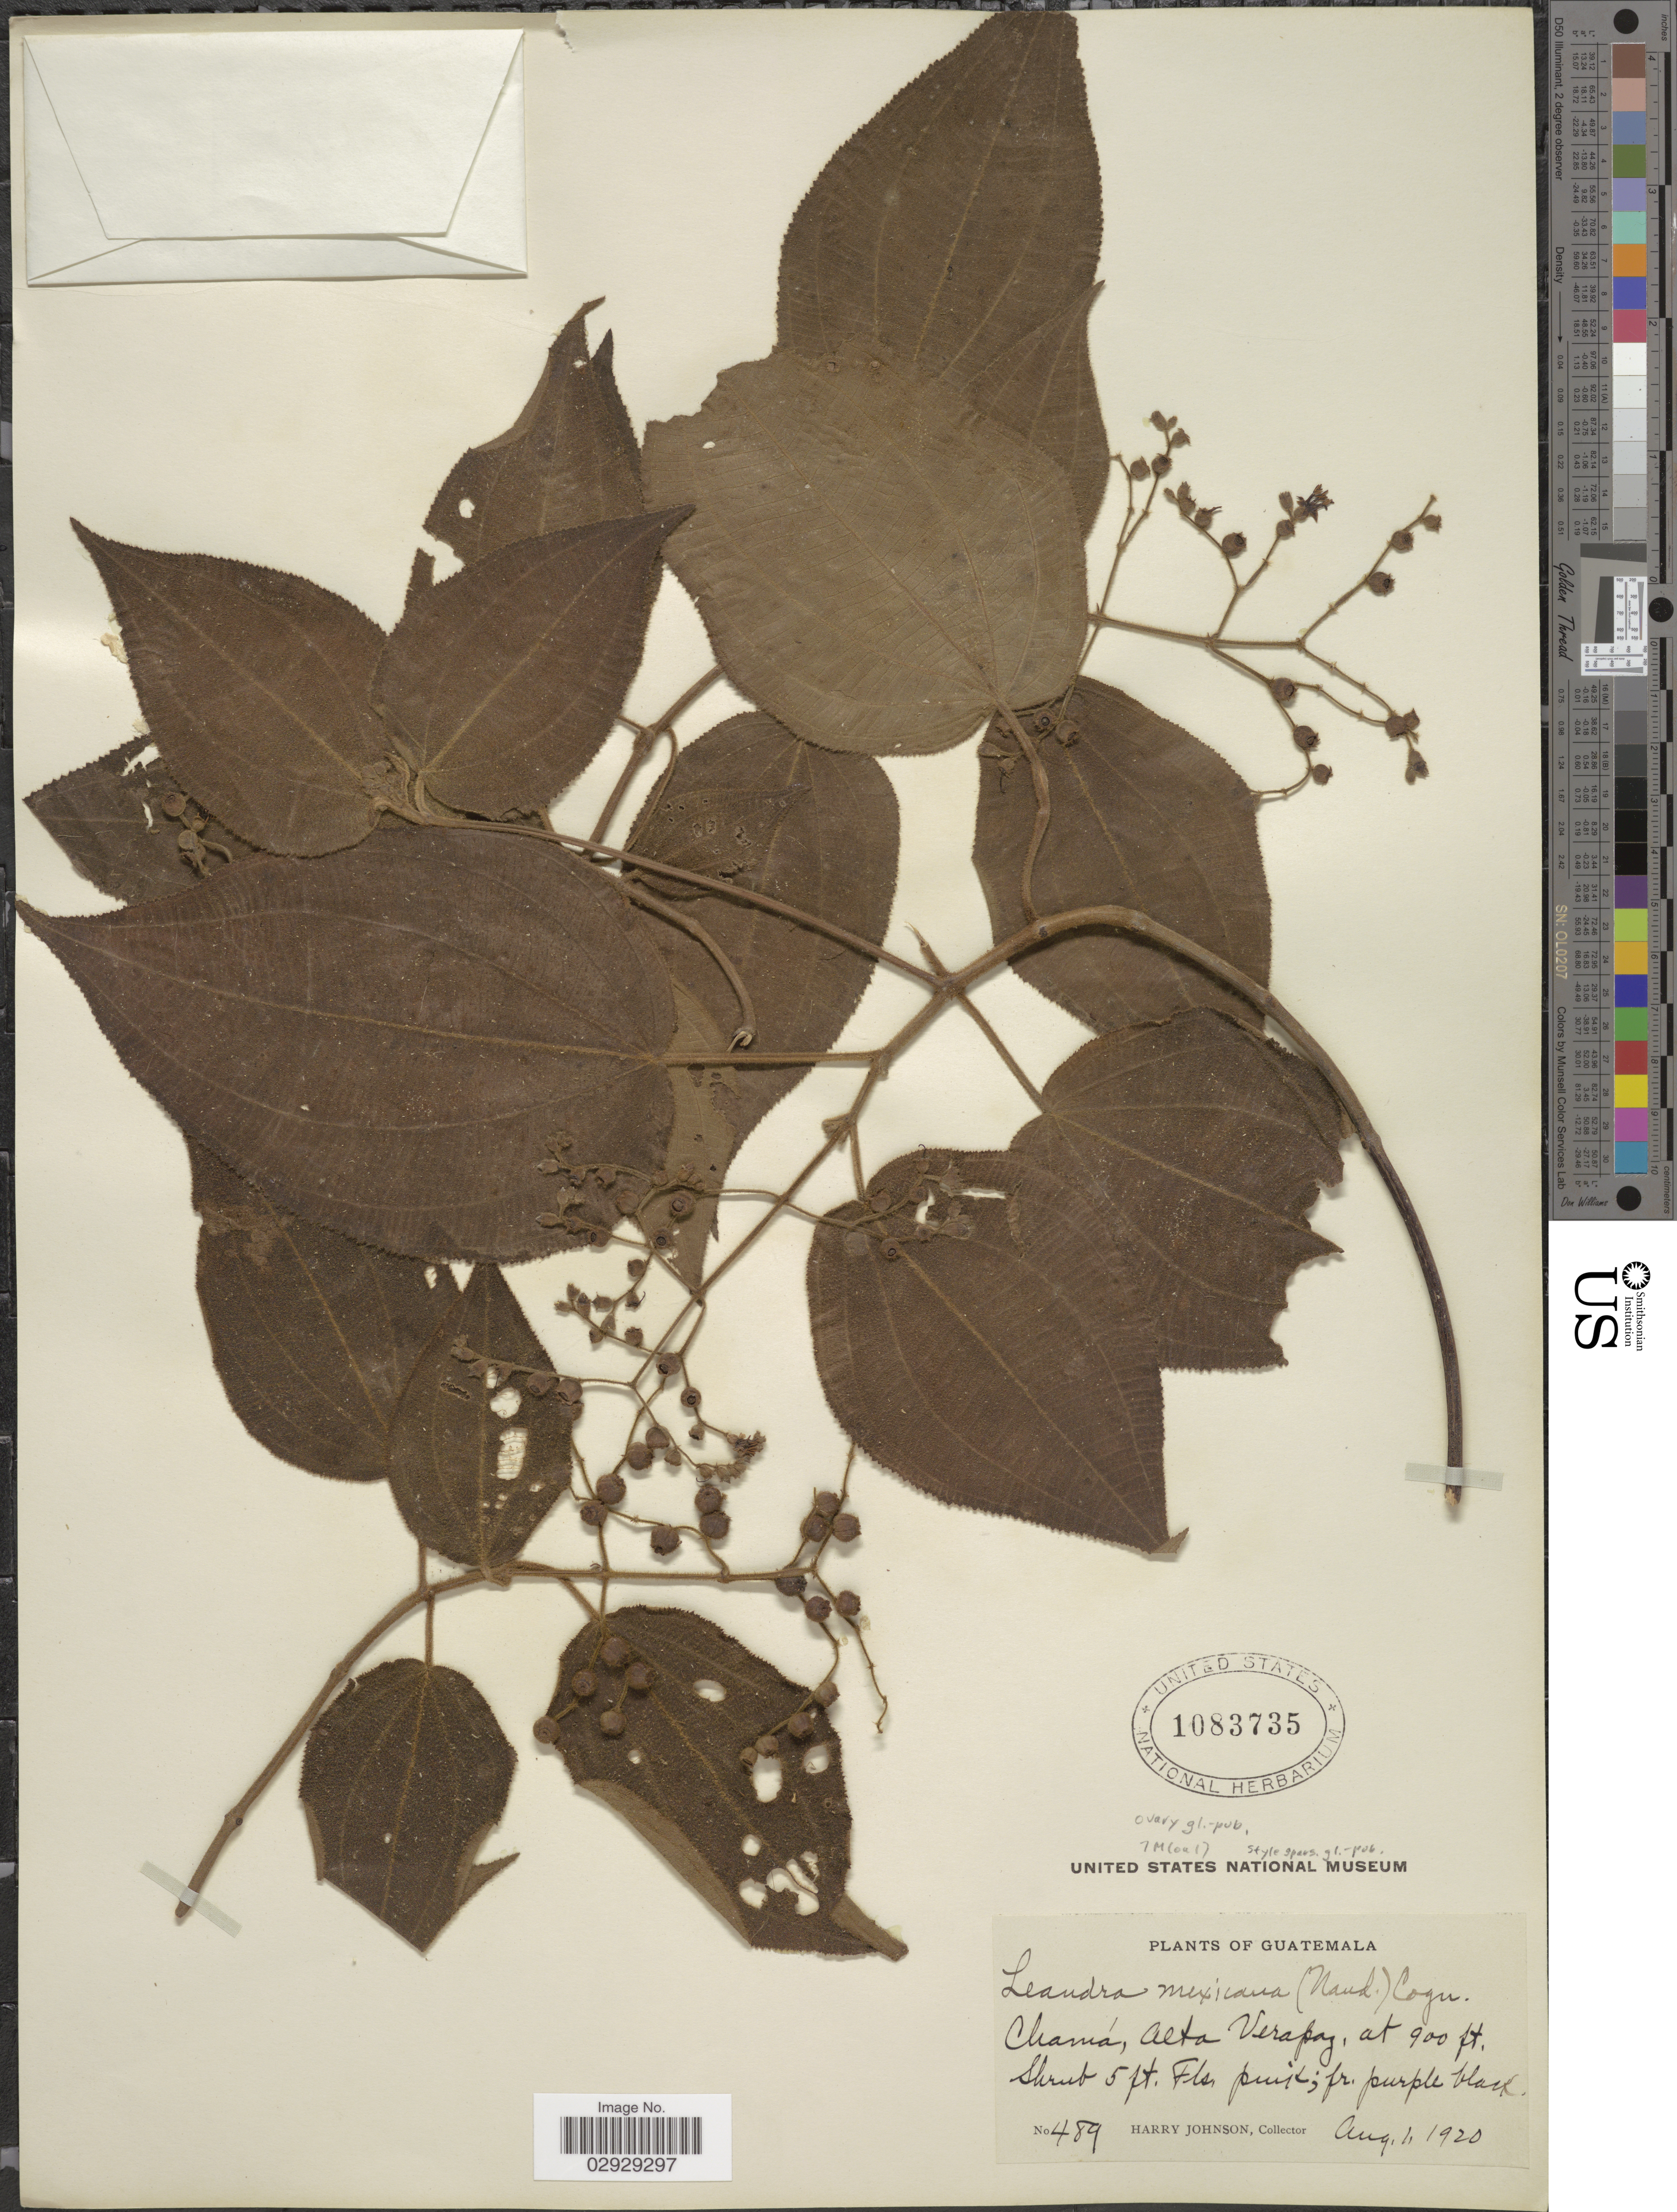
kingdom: Plantae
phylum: Tracheophyta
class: Magnoliopsida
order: Myrtales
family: Melastomataceae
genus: Leandra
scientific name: Leandra mexicana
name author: (Naudin) Cogn.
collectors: H. Johnson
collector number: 489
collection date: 1920-08-01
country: Guatemala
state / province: Alta Verapaz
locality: Chamá.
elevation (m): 274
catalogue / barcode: US 1083735